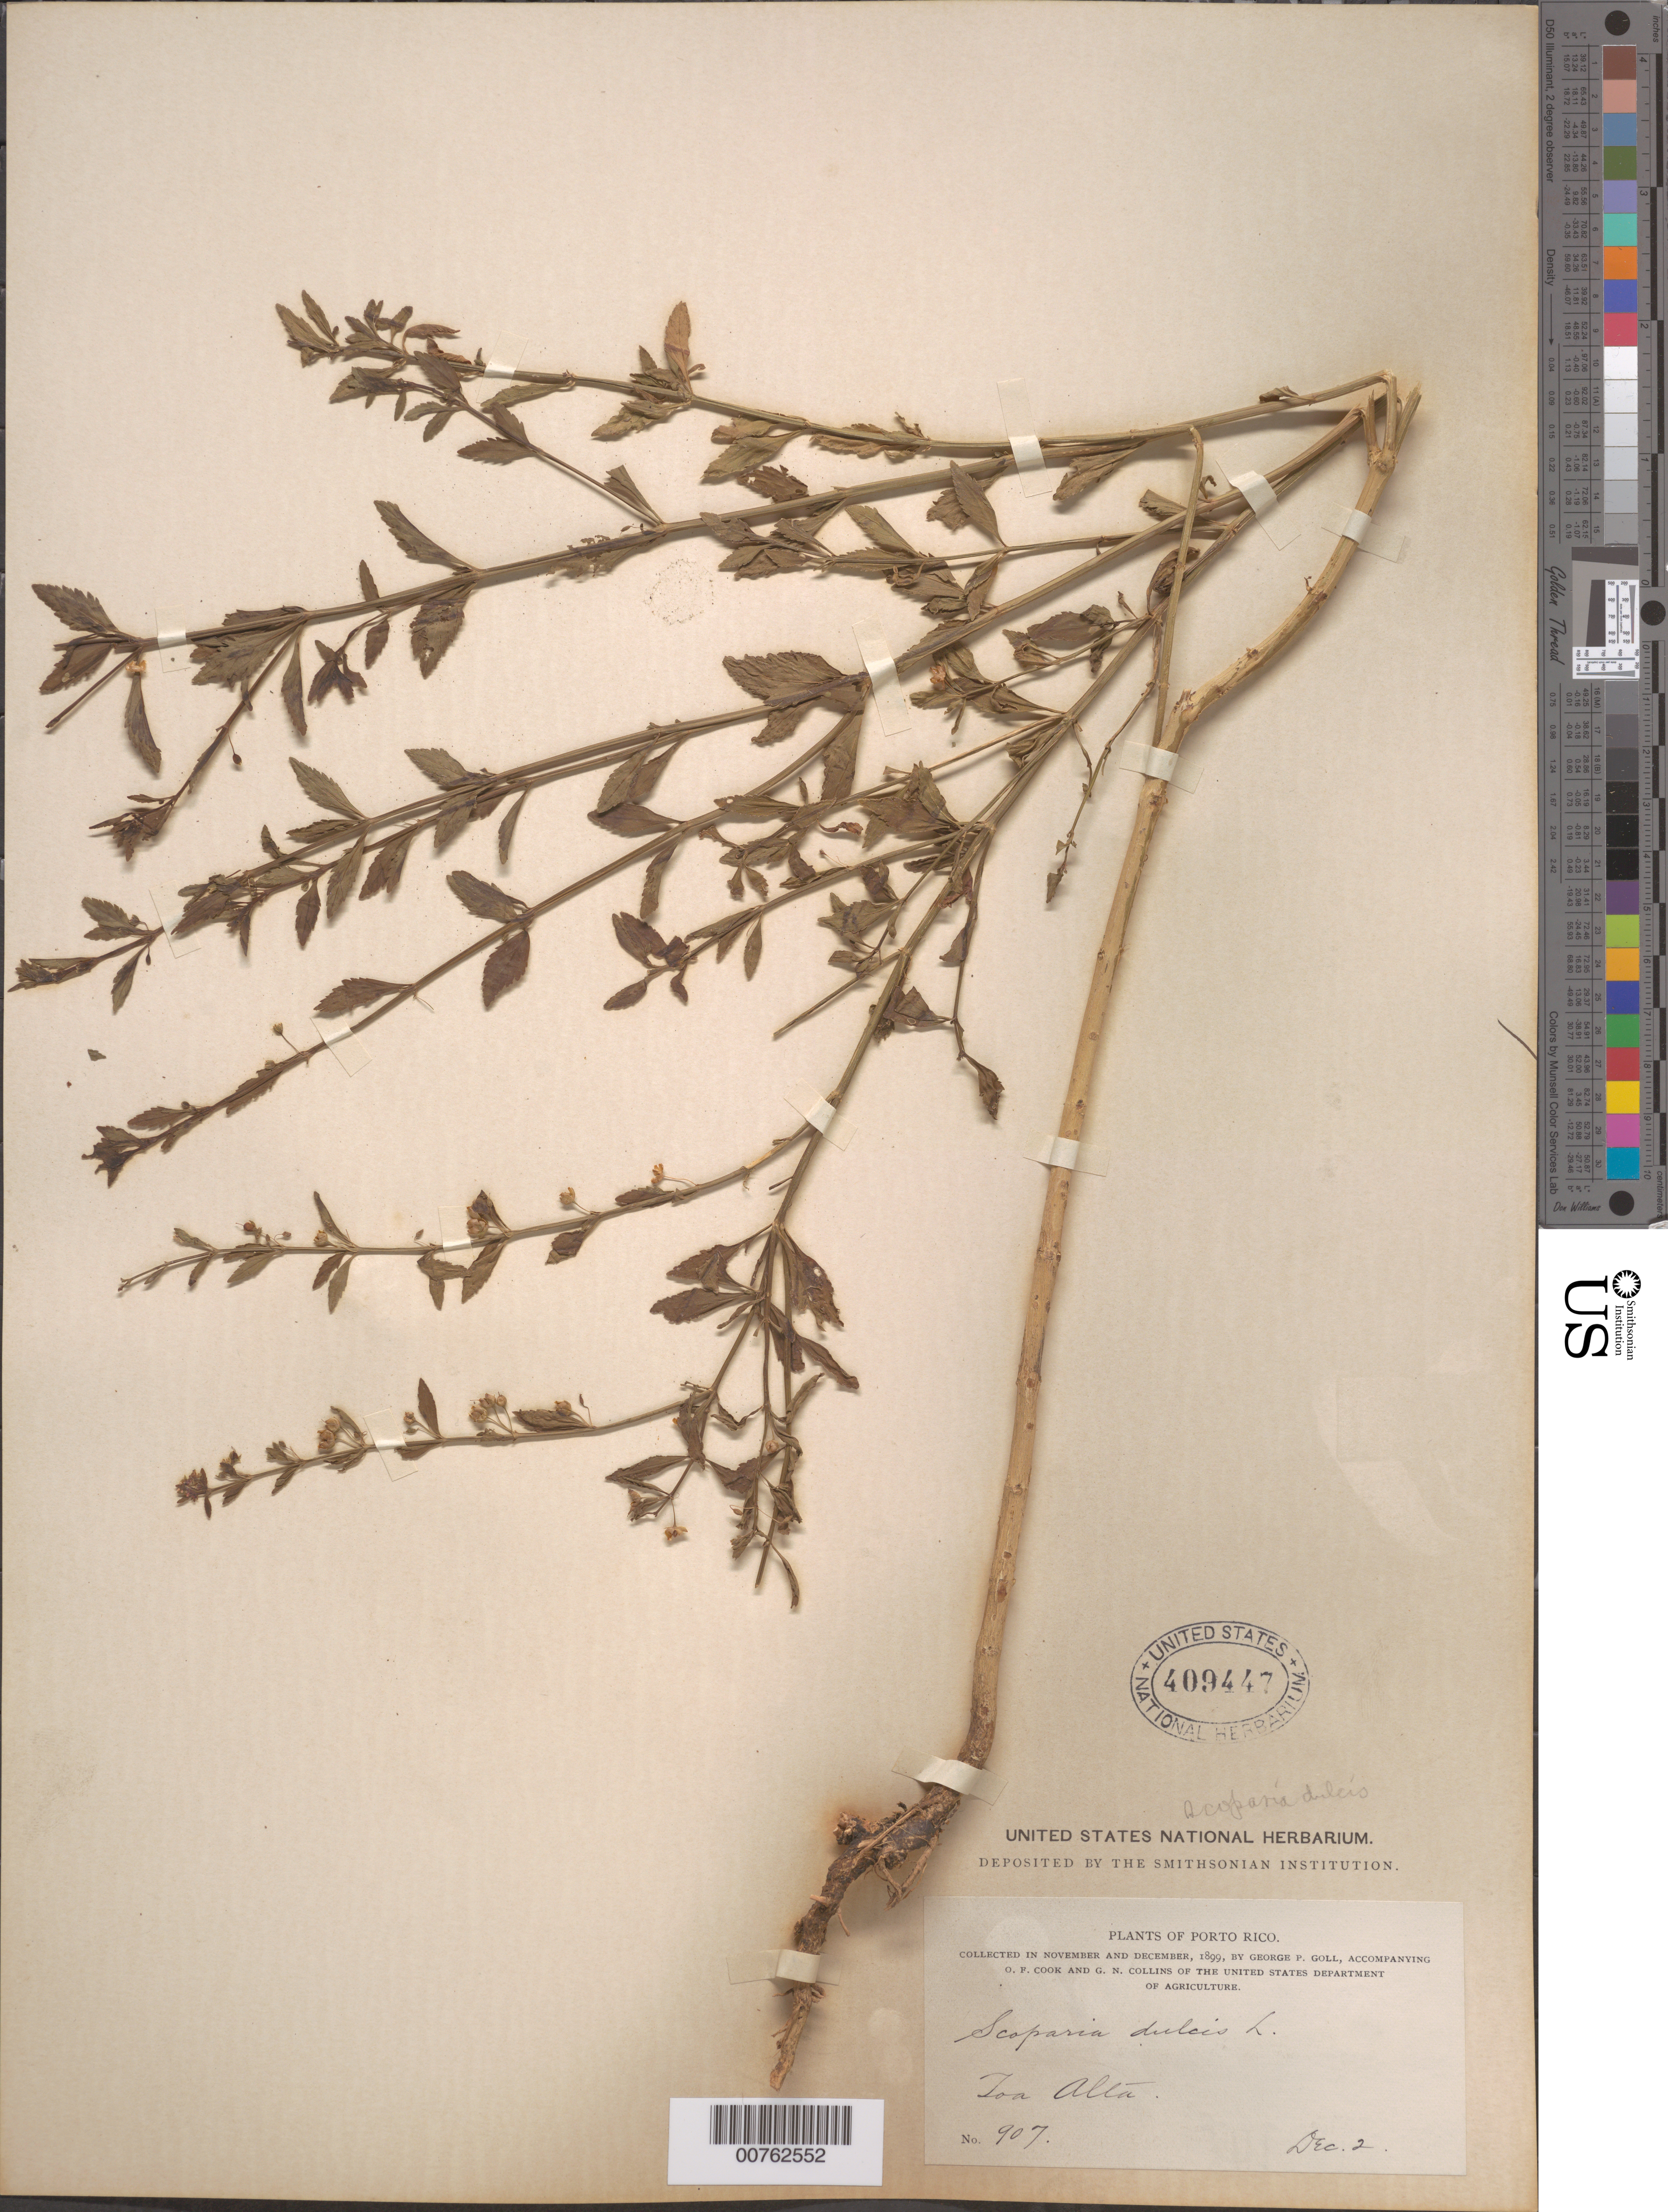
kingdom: Plantae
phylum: Tracheophyta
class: Magnoliopsida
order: Lamiales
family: Plantaginaceae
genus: Scoparia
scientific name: Scoparia dulcis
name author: L.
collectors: G. Goll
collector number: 907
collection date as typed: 02 Dec 1899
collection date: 1899-12-02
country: Puerto Rico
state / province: Toa Alta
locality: Toa Alta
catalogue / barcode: US 409447